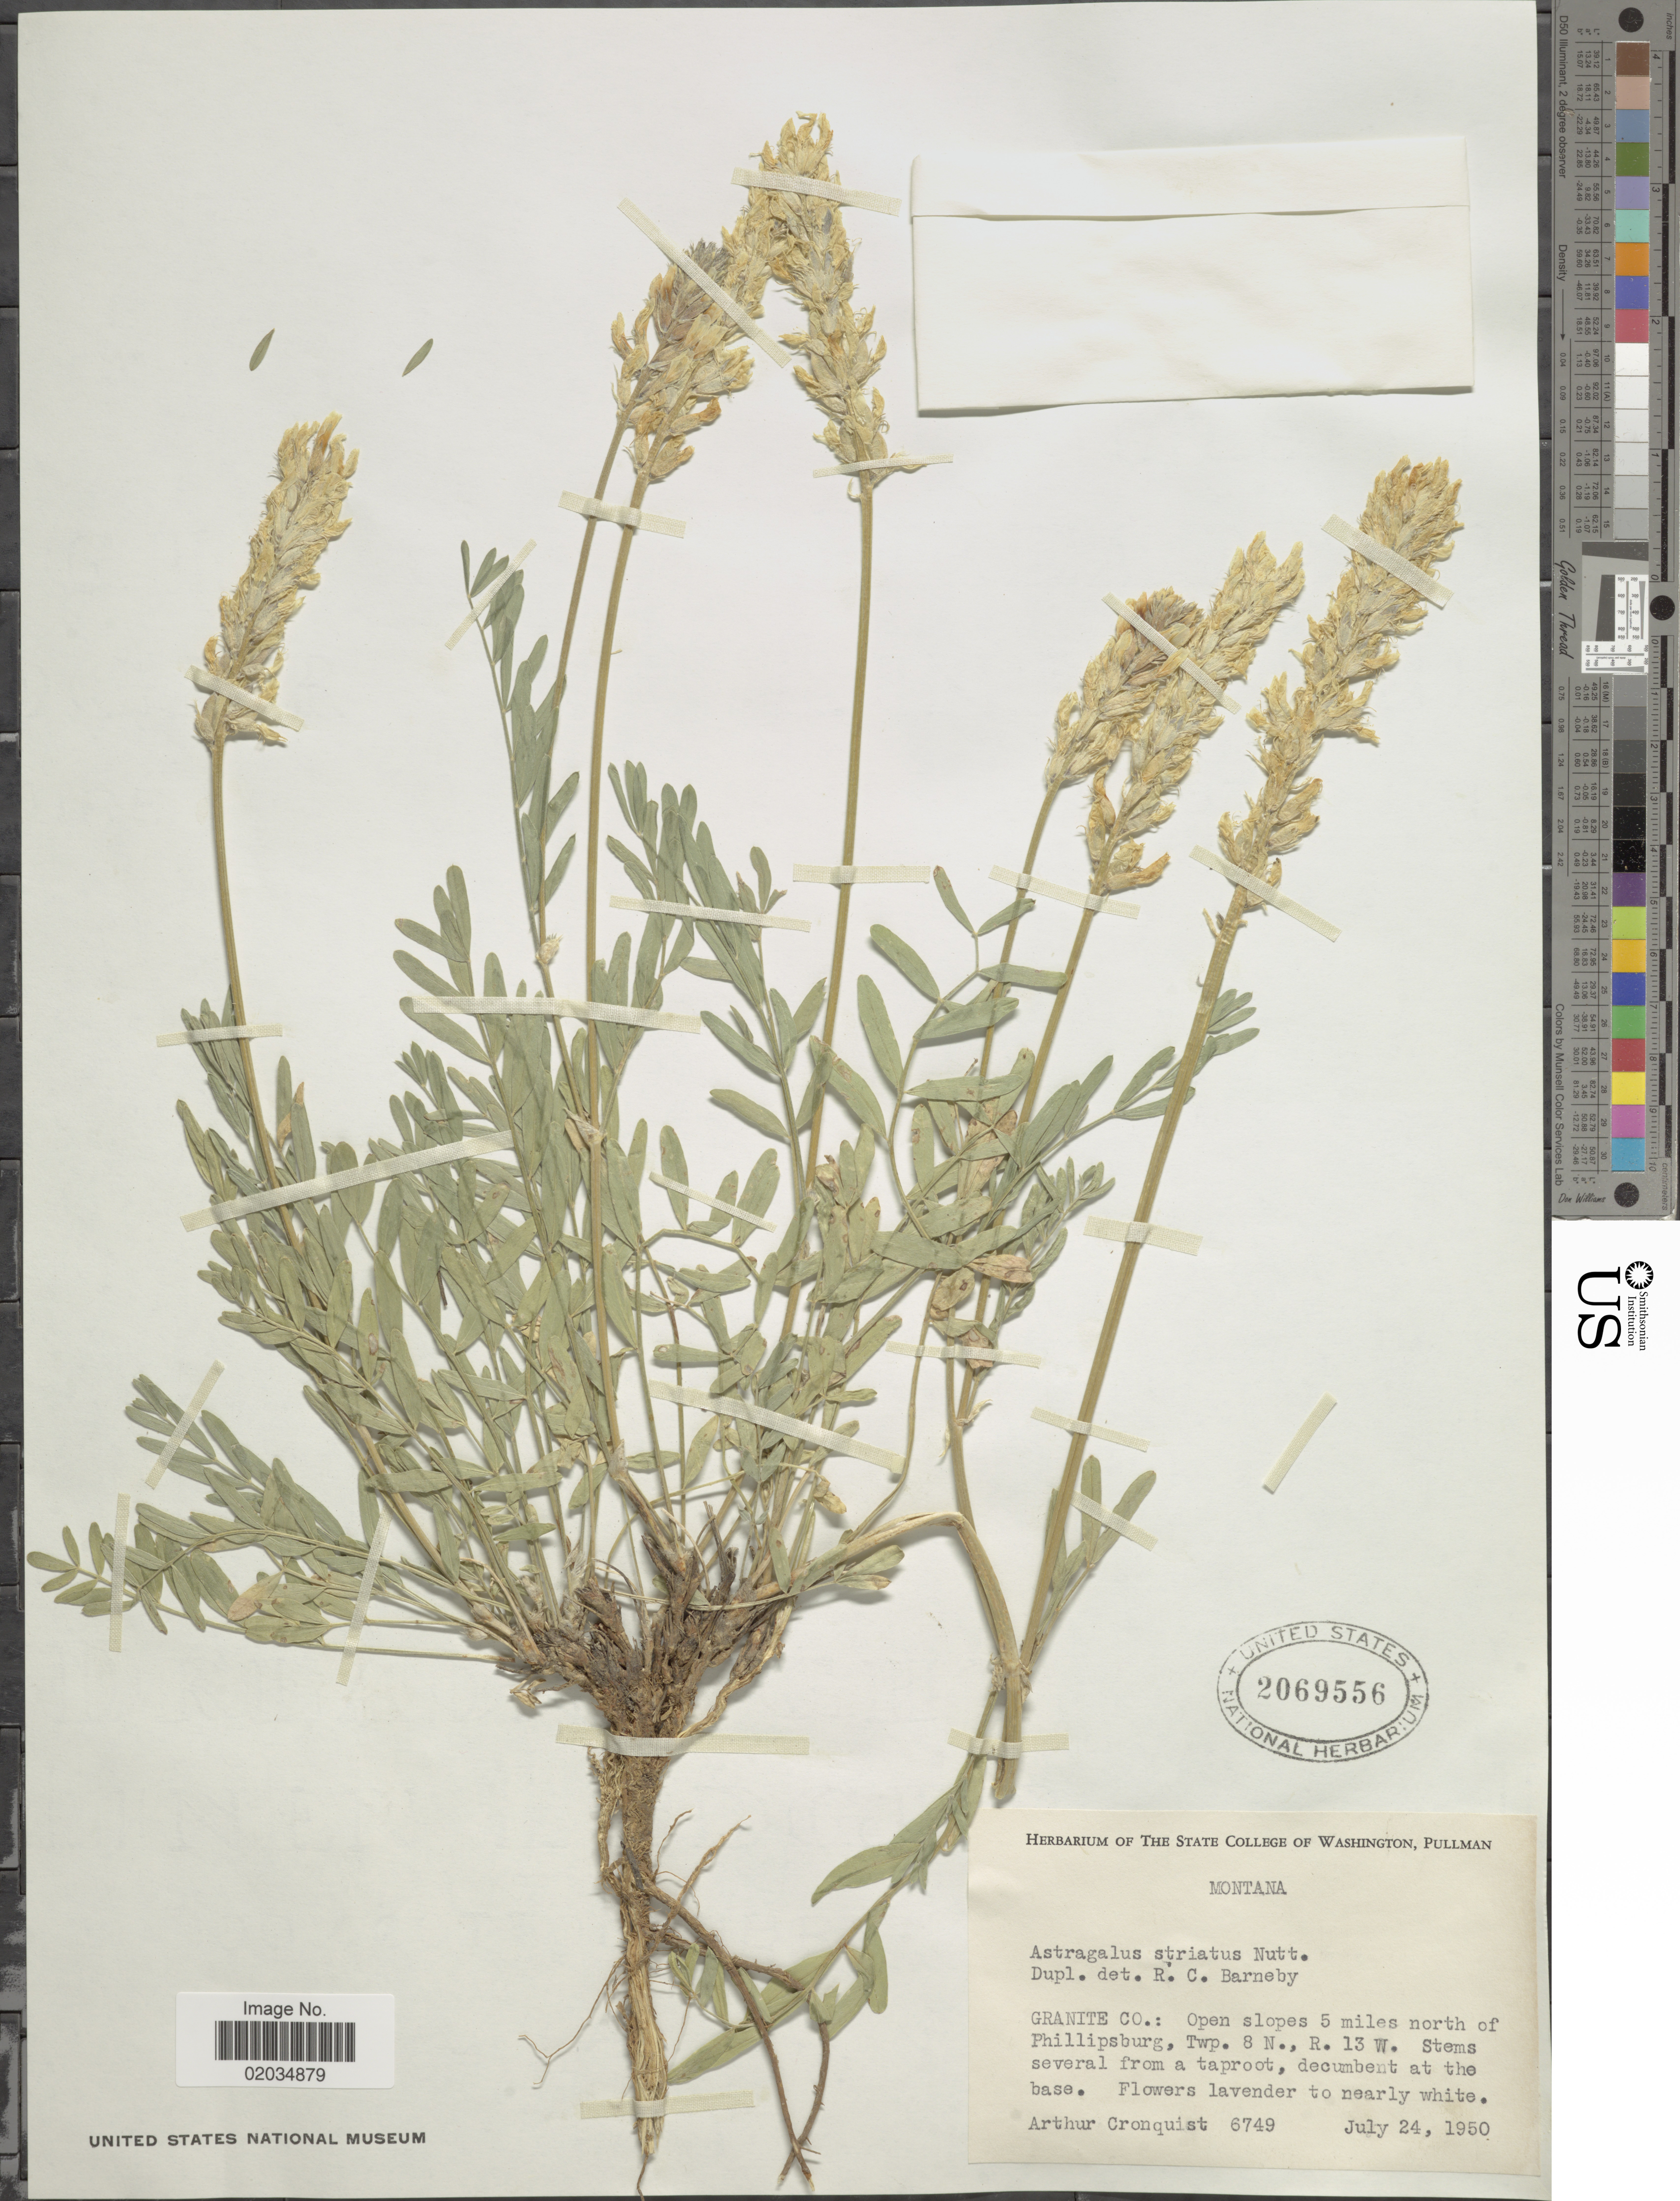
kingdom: Plantae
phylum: Tracheophyta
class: Magnoliopsida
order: Fabales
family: Fabaceae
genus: Astragalus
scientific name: Astragalus adsurgens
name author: Pall.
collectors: A. J. Cronquist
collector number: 6749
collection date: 1950-07-24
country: United States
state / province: Montana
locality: Granite Co.: Open slopes 5 miles north of Phillipsburg, Twp. 8N., R13W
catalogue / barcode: US 2069556